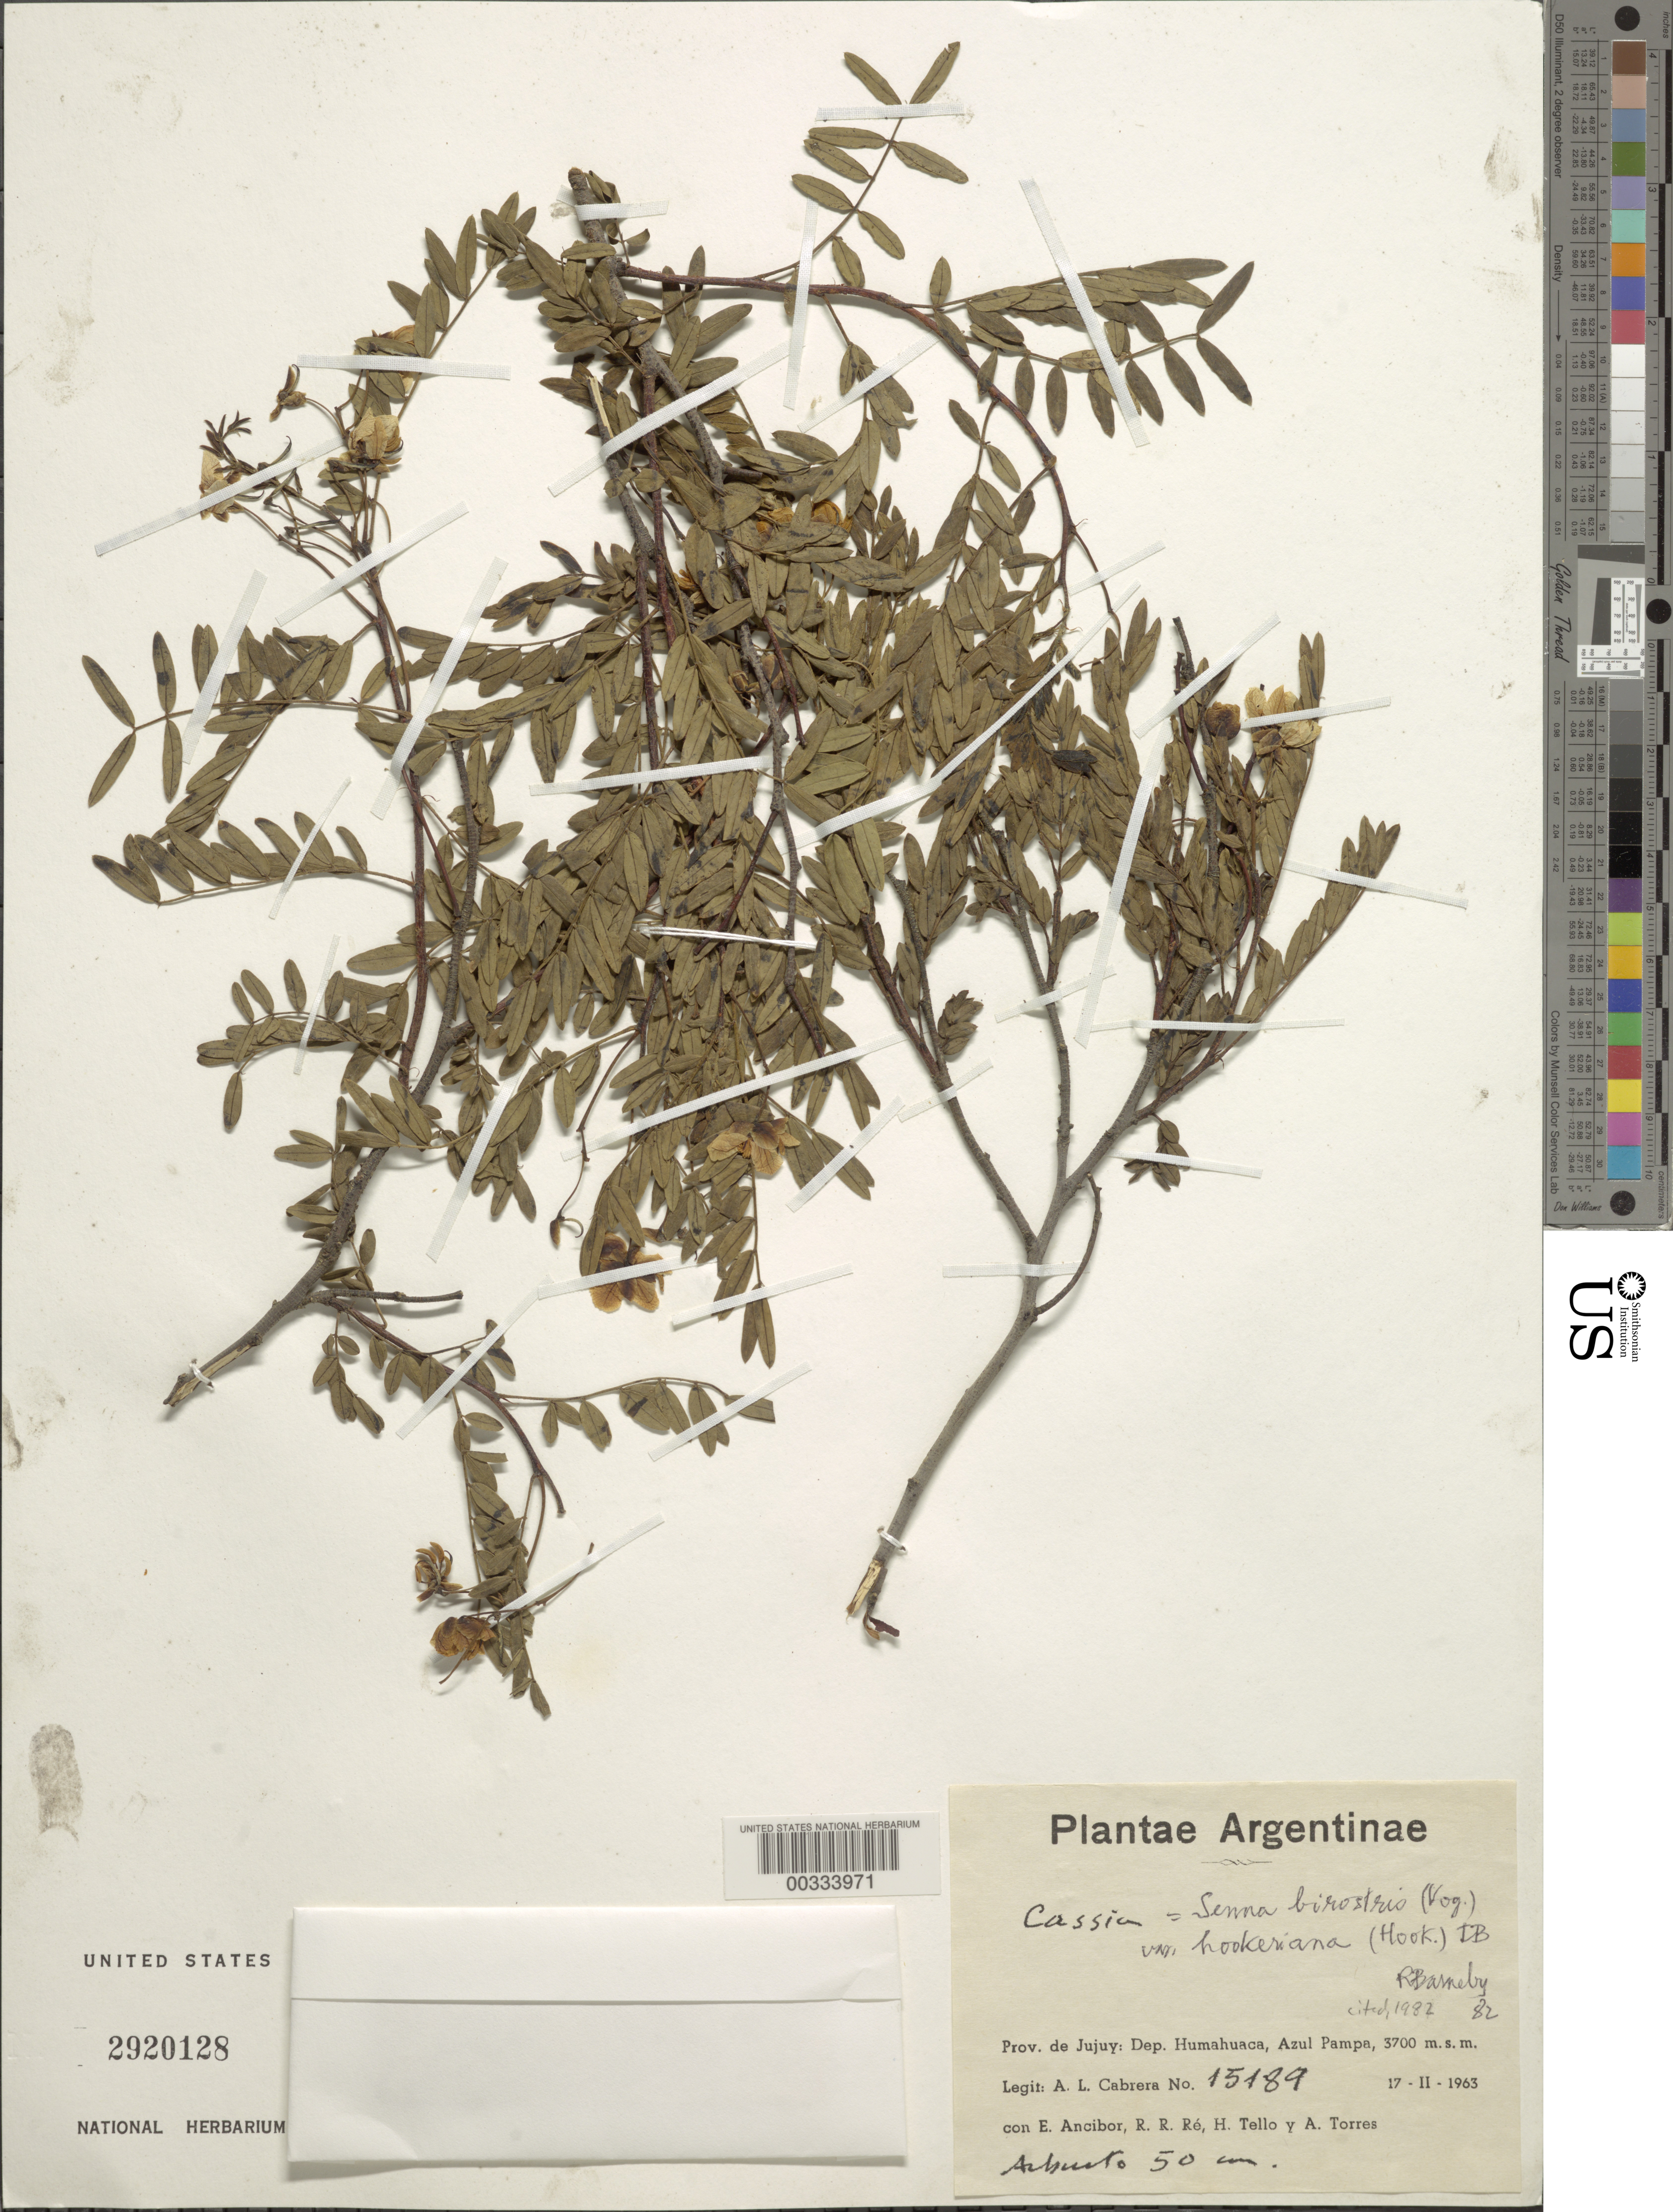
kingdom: Plantae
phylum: Tracheophyta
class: Magnoliopsida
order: Fabales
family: Fabaceae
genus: Senna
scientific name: Senna birostris var. hookeriana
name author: (Gillies ex Hook. & Arn.) H.S. Irwin & Barneby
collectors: A. L. Cabrera, E. Ancibor, R. Re, H. Tello & A. Torres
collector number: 15189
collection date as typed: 17 Feb 1963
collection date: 1963-02-17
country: Argentina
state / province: Jujuy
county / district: Humahuaca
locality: Azul Pampa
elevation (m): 3700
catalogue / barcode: US 2920128